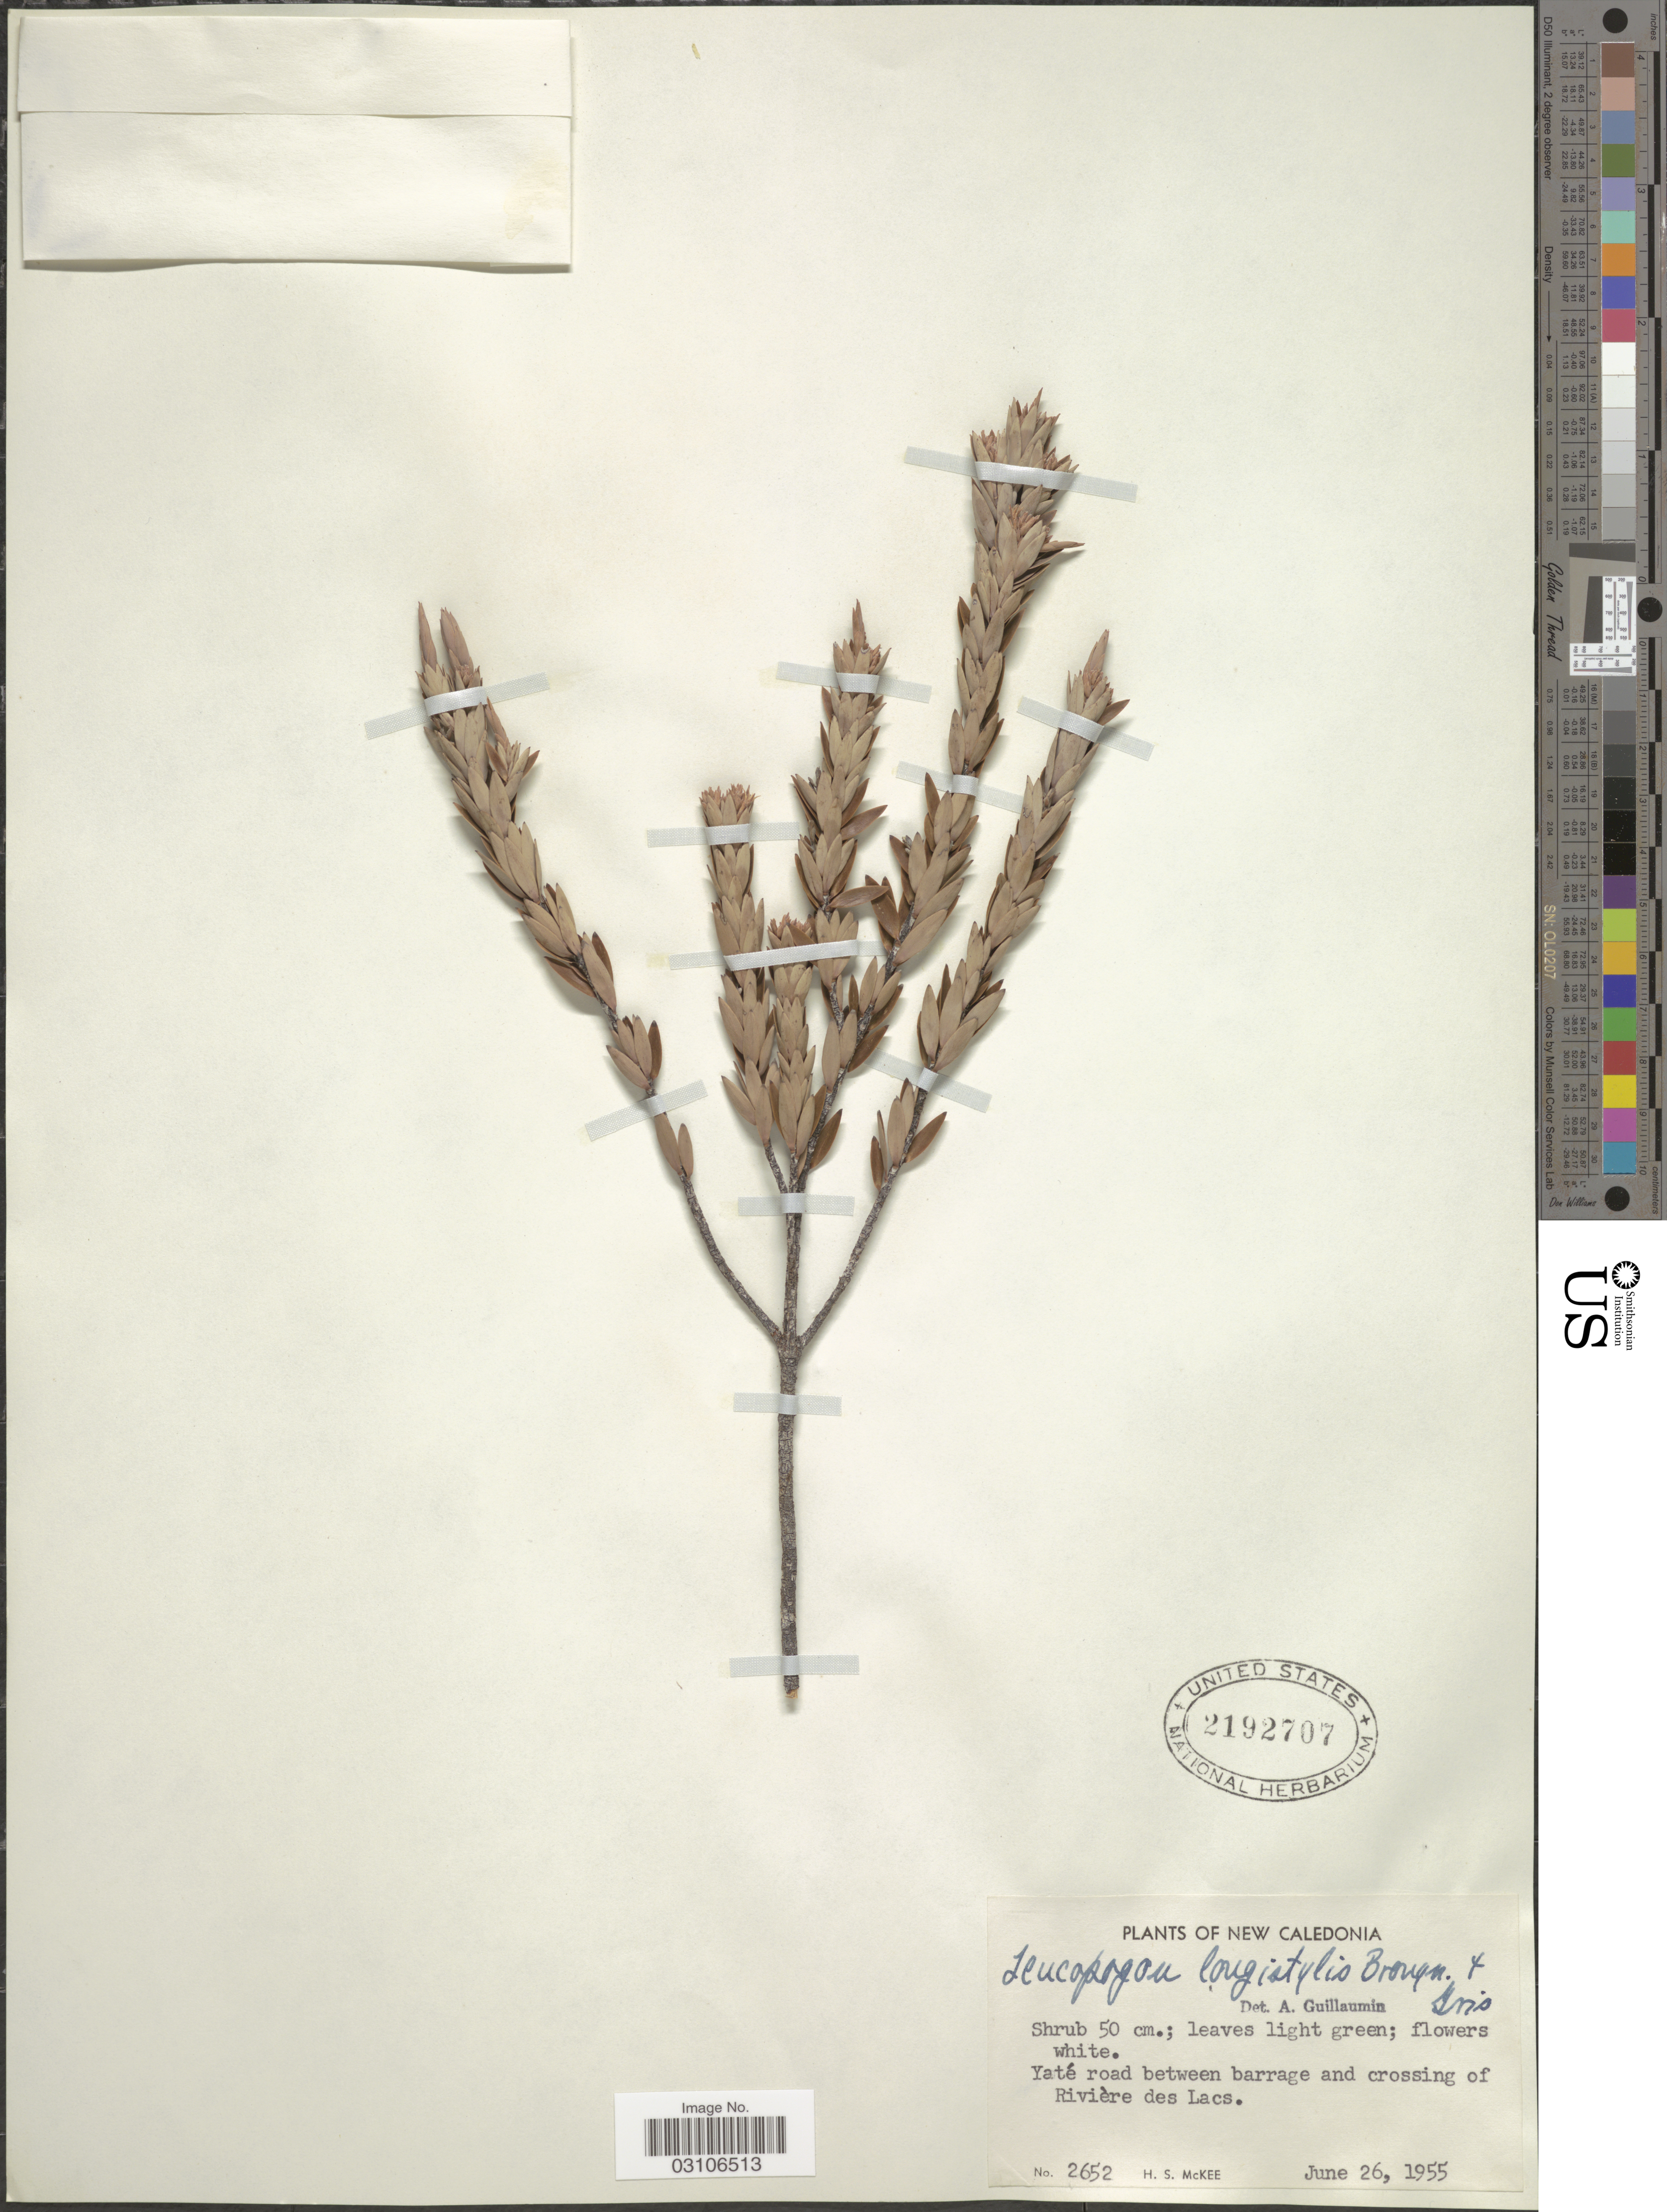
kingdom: Plantae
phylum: Tracheophyta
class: Magnoliopsida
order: Ericales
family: Ericaceae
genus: Styphelia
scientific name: Styphelia longistylis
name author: (Brongn. & Gris) Sleumer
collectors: H. S. McKee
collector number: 2652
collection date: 1955-06-26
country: New Caledonia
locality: Yaté road between barrage and crossing of Rivière des Lacs.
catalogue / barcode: US 2192707